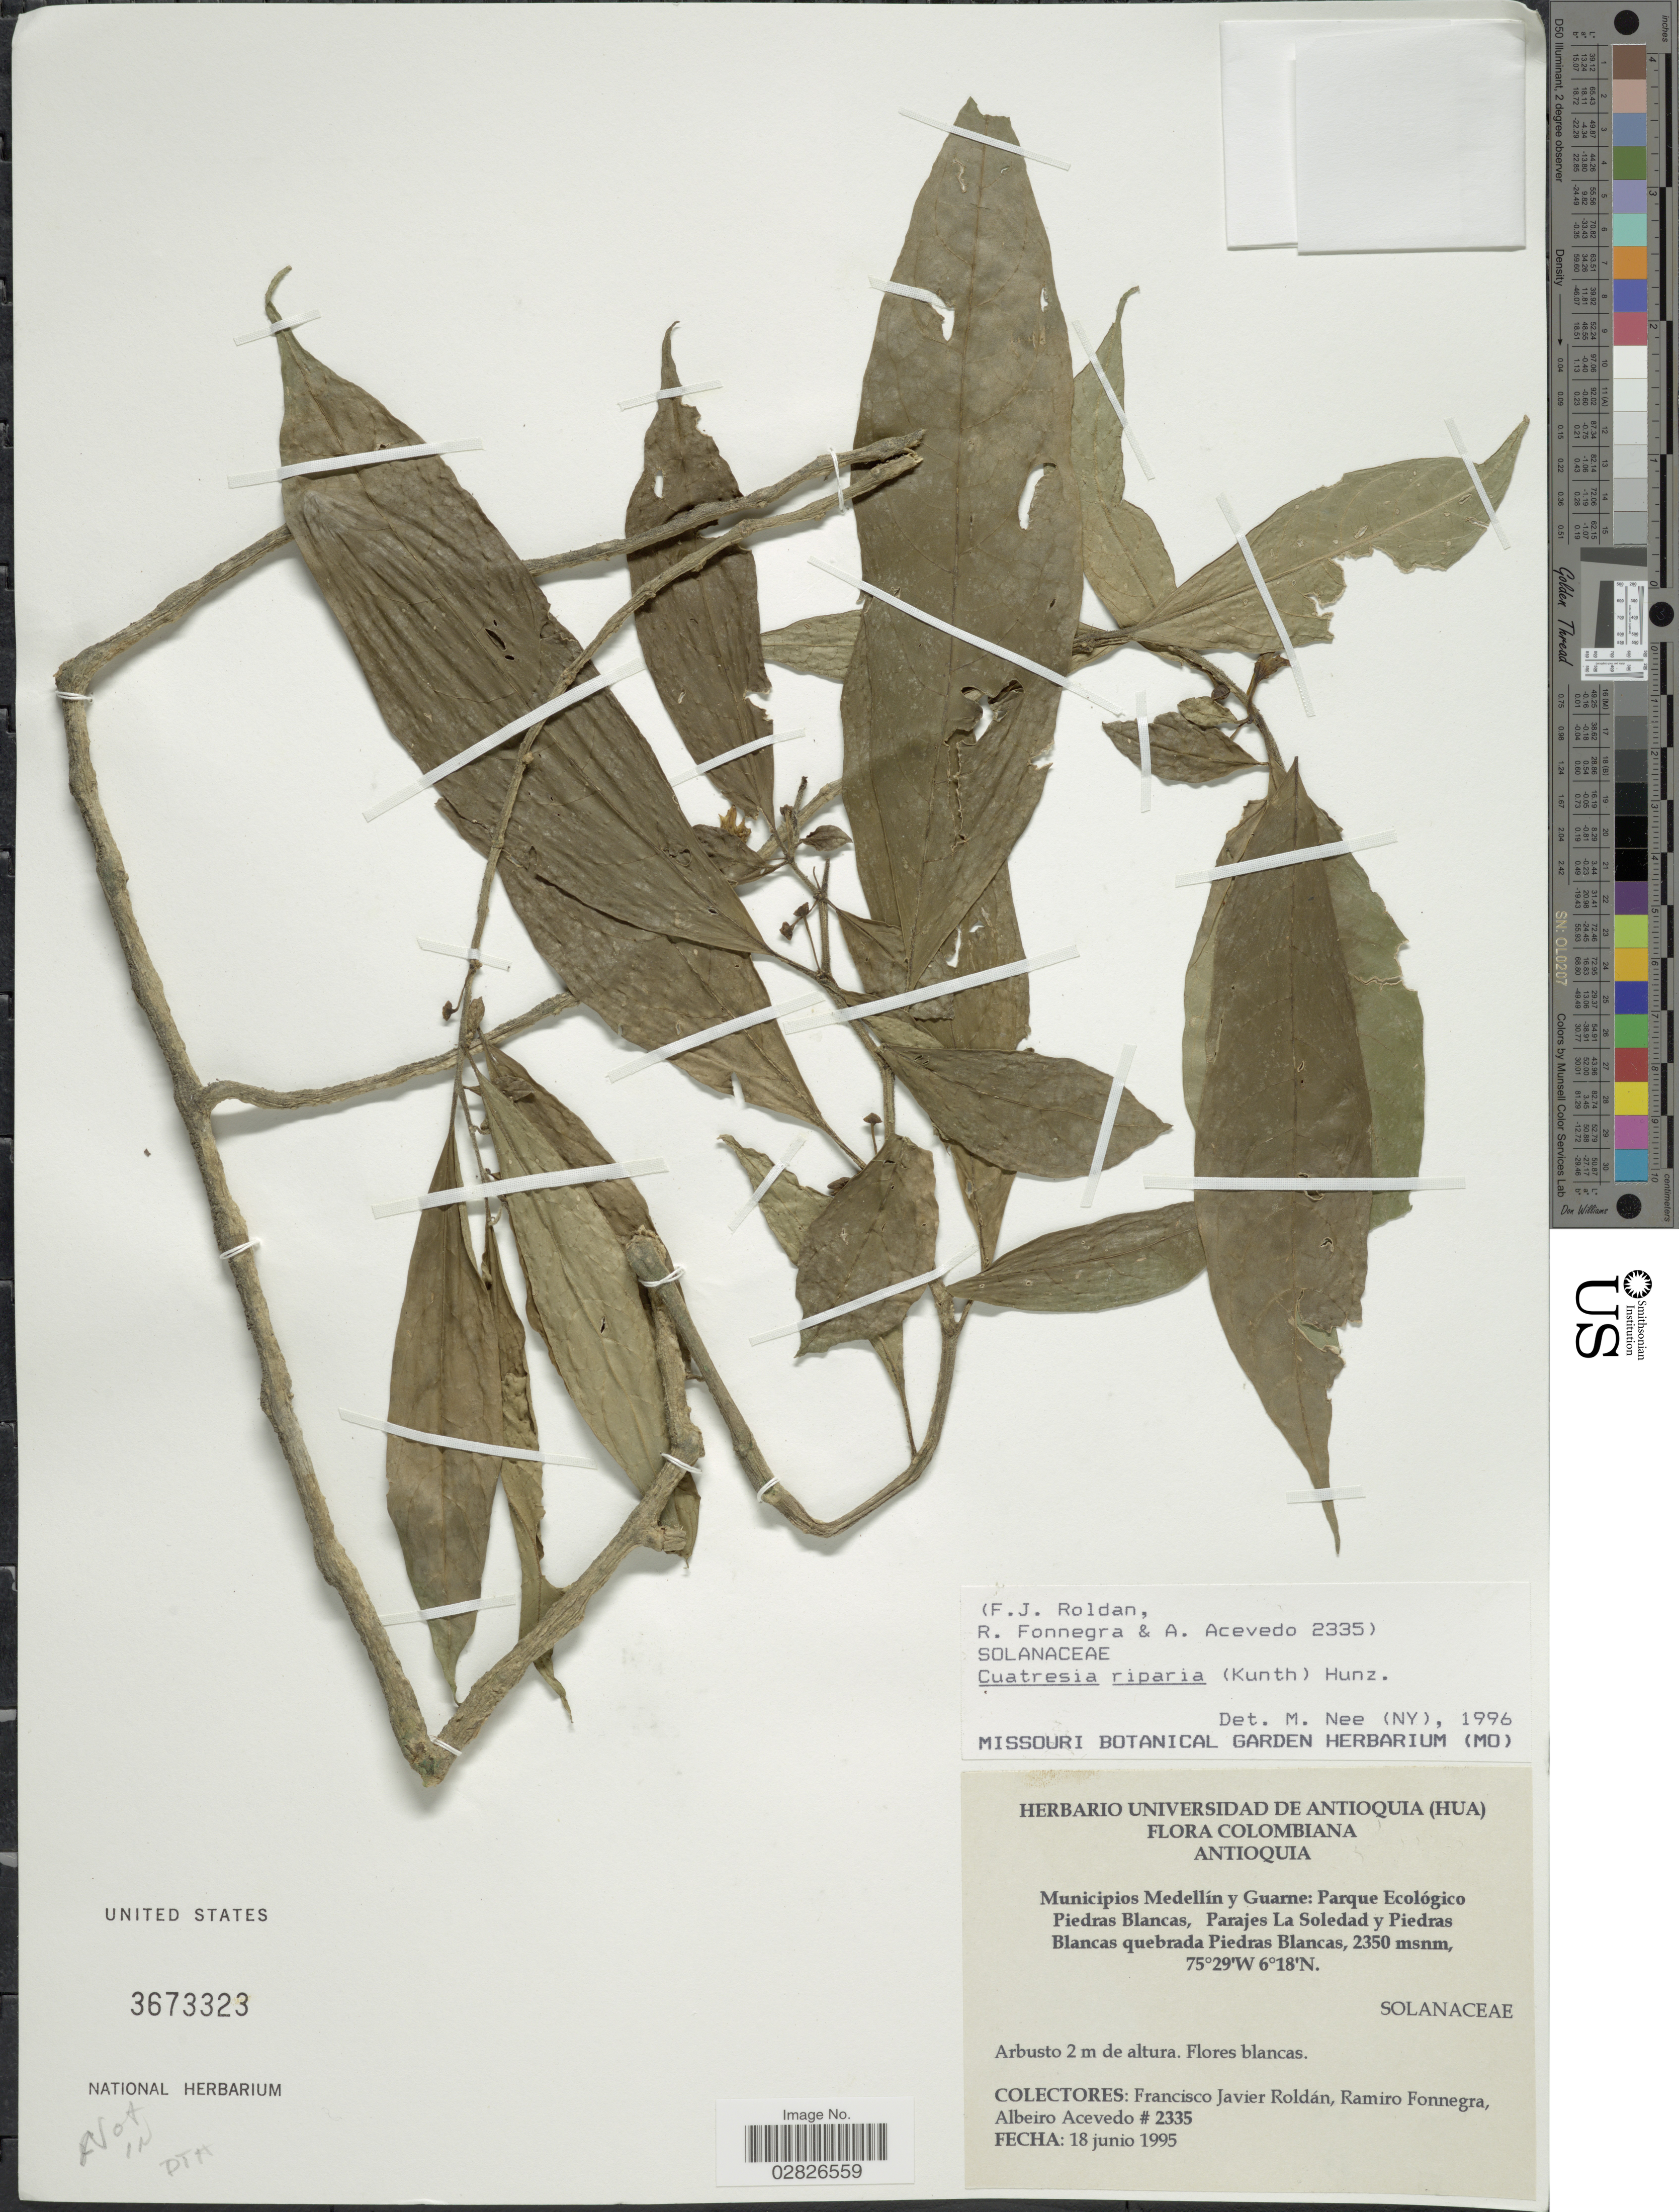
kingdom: Plantae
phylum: Tracheophyta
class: Magnoliopsida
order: Solanales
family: Solanaceae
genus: Cuatresia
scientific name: Cuatresia riparia var. riparia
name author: (Kunth) Hunz.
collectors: F. J. Roldán, R. Fonnegra G. & A. Acevedo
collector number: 2335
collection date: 1995-06-18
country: Colombia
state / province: Antioquia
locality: Municipios Medellín y Guarne, Parque Ecológico Piedras Blancas, Parajes La Soledad y Piedras Blancas quebrada Piedras Blancas.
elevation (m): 2350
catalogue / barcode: US 3673323